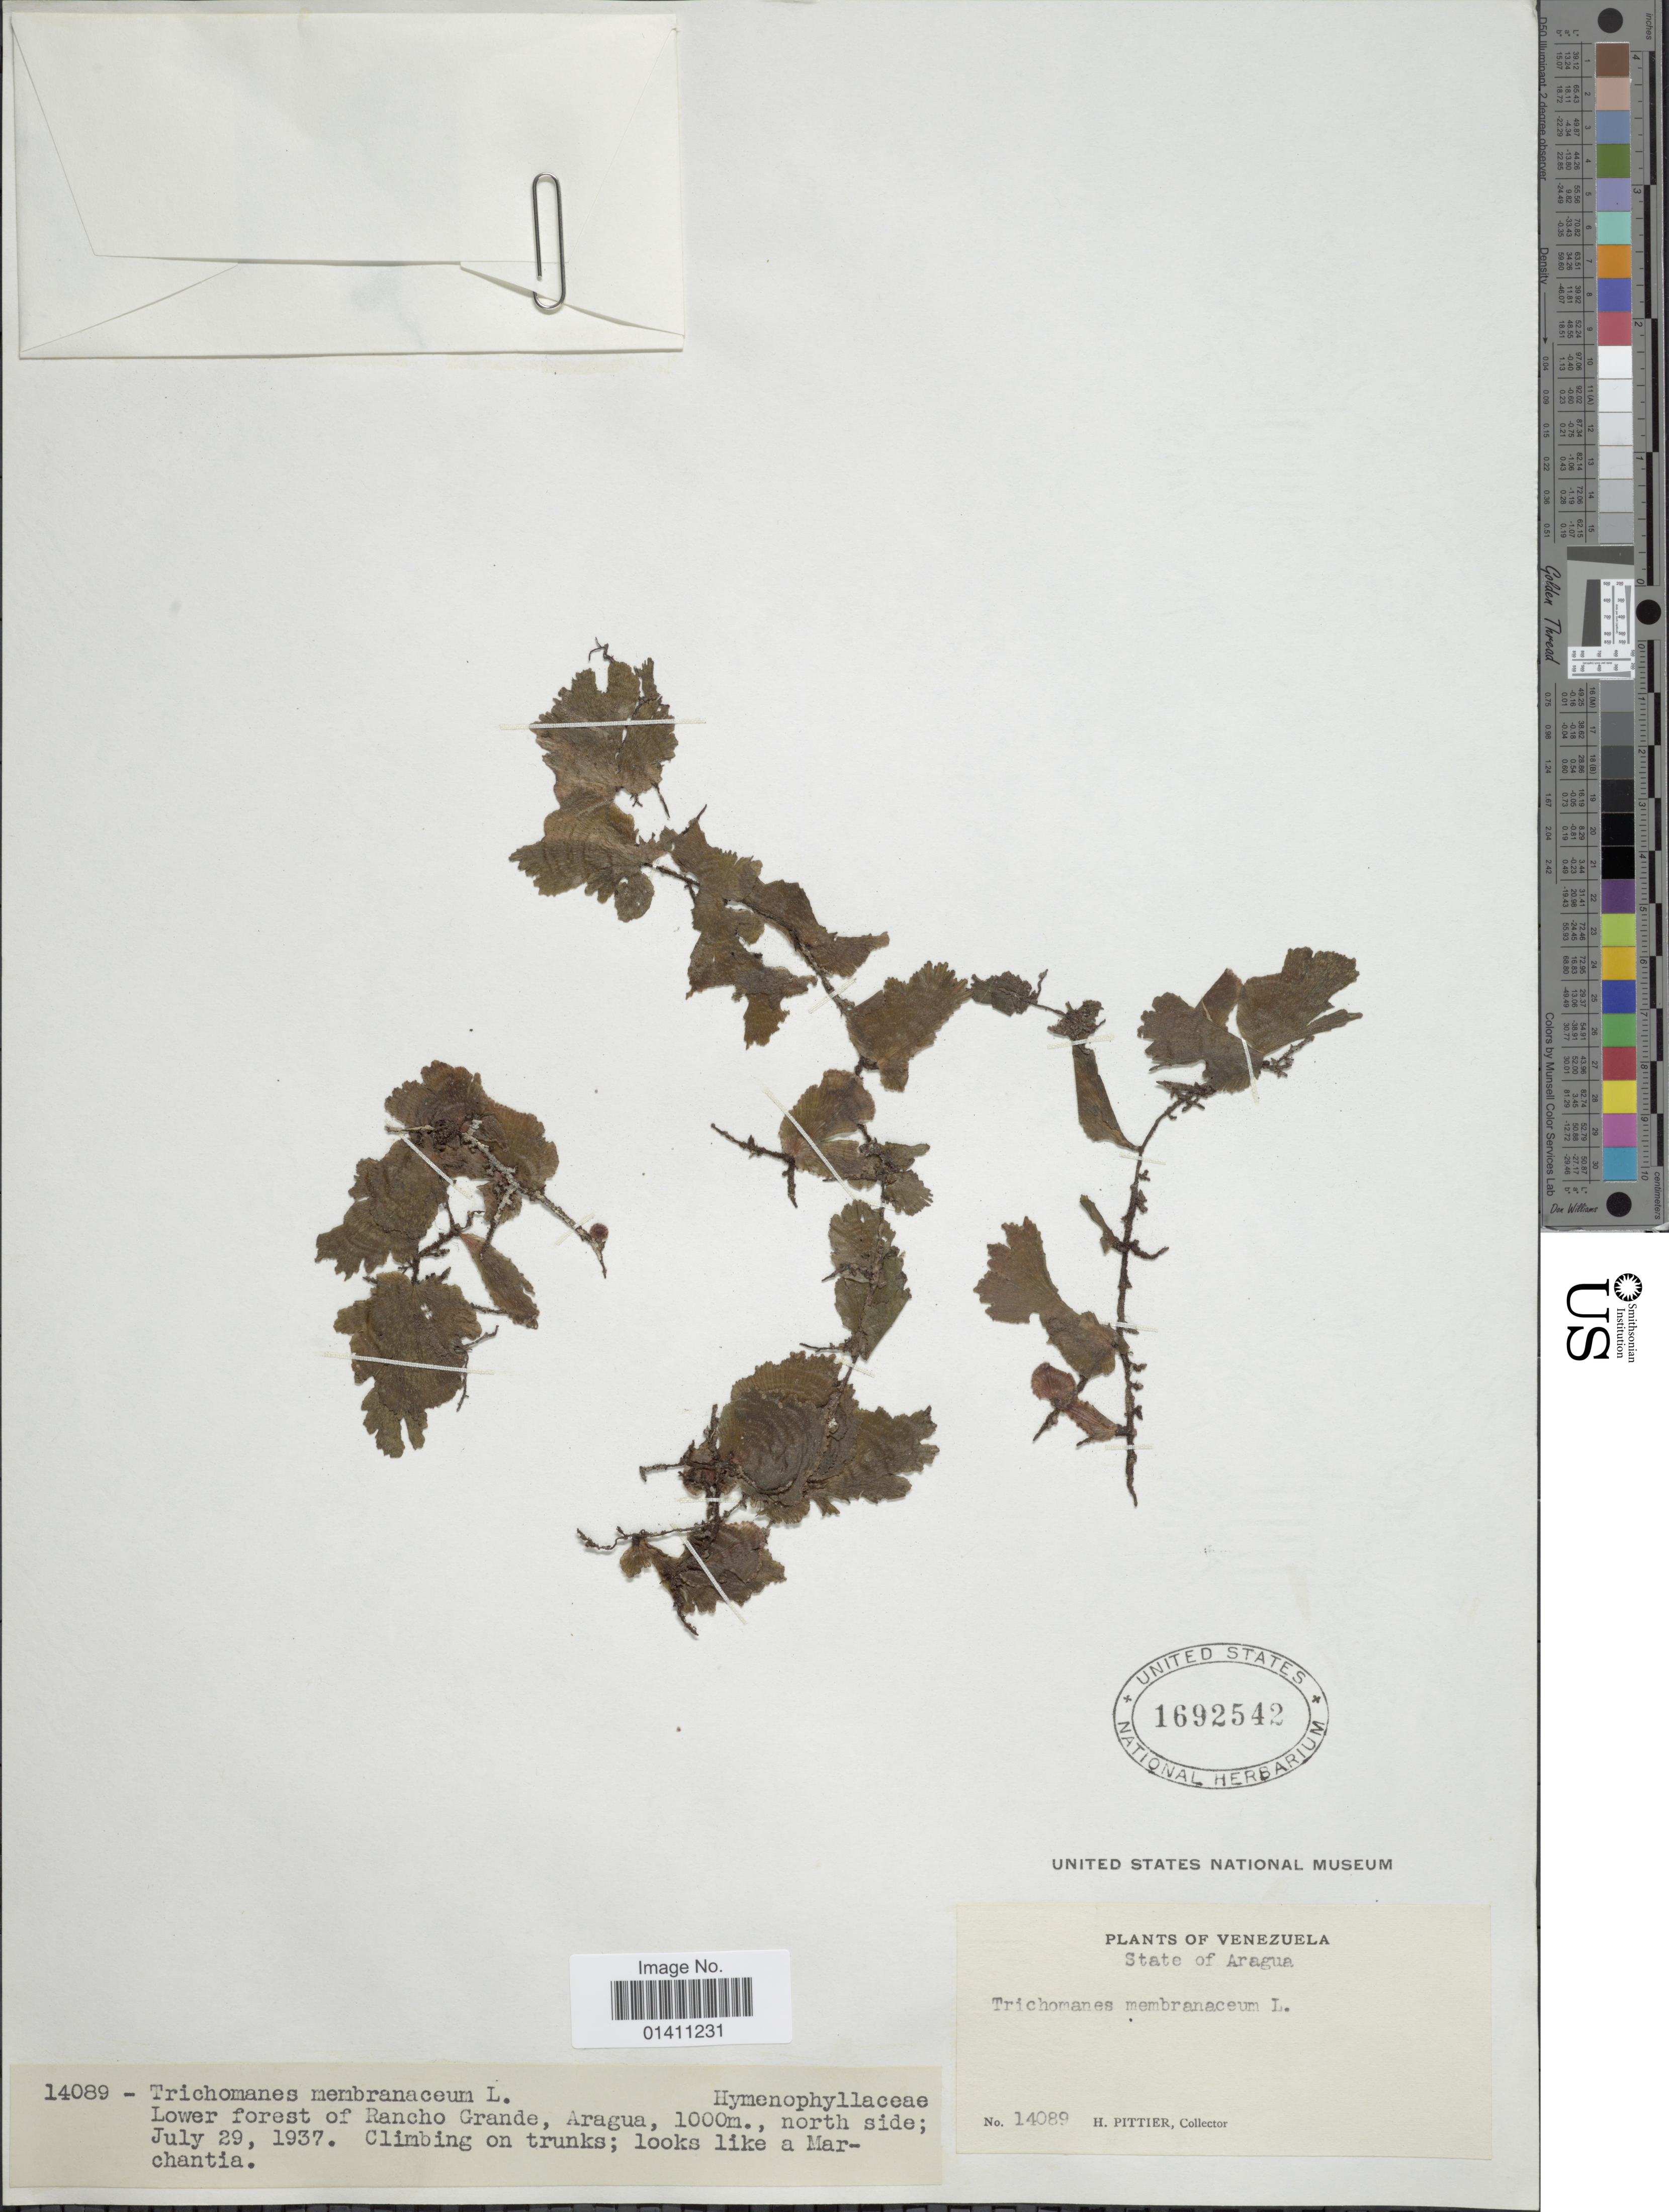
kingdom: Plantae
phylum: Tracheophyta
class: Polypodiopsida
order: Hymenophyllales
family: Hymenophyllaceae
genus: Didymoglossum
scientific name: Didymoglossum membranaceum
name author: (L.) Vareschi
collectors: H. F. Pittier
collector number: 14089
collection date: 1937-07-29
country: Venezuela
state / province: Aragua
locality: Lowest forest of Rancho Grande.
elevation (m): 1000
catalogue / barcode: US 1692542